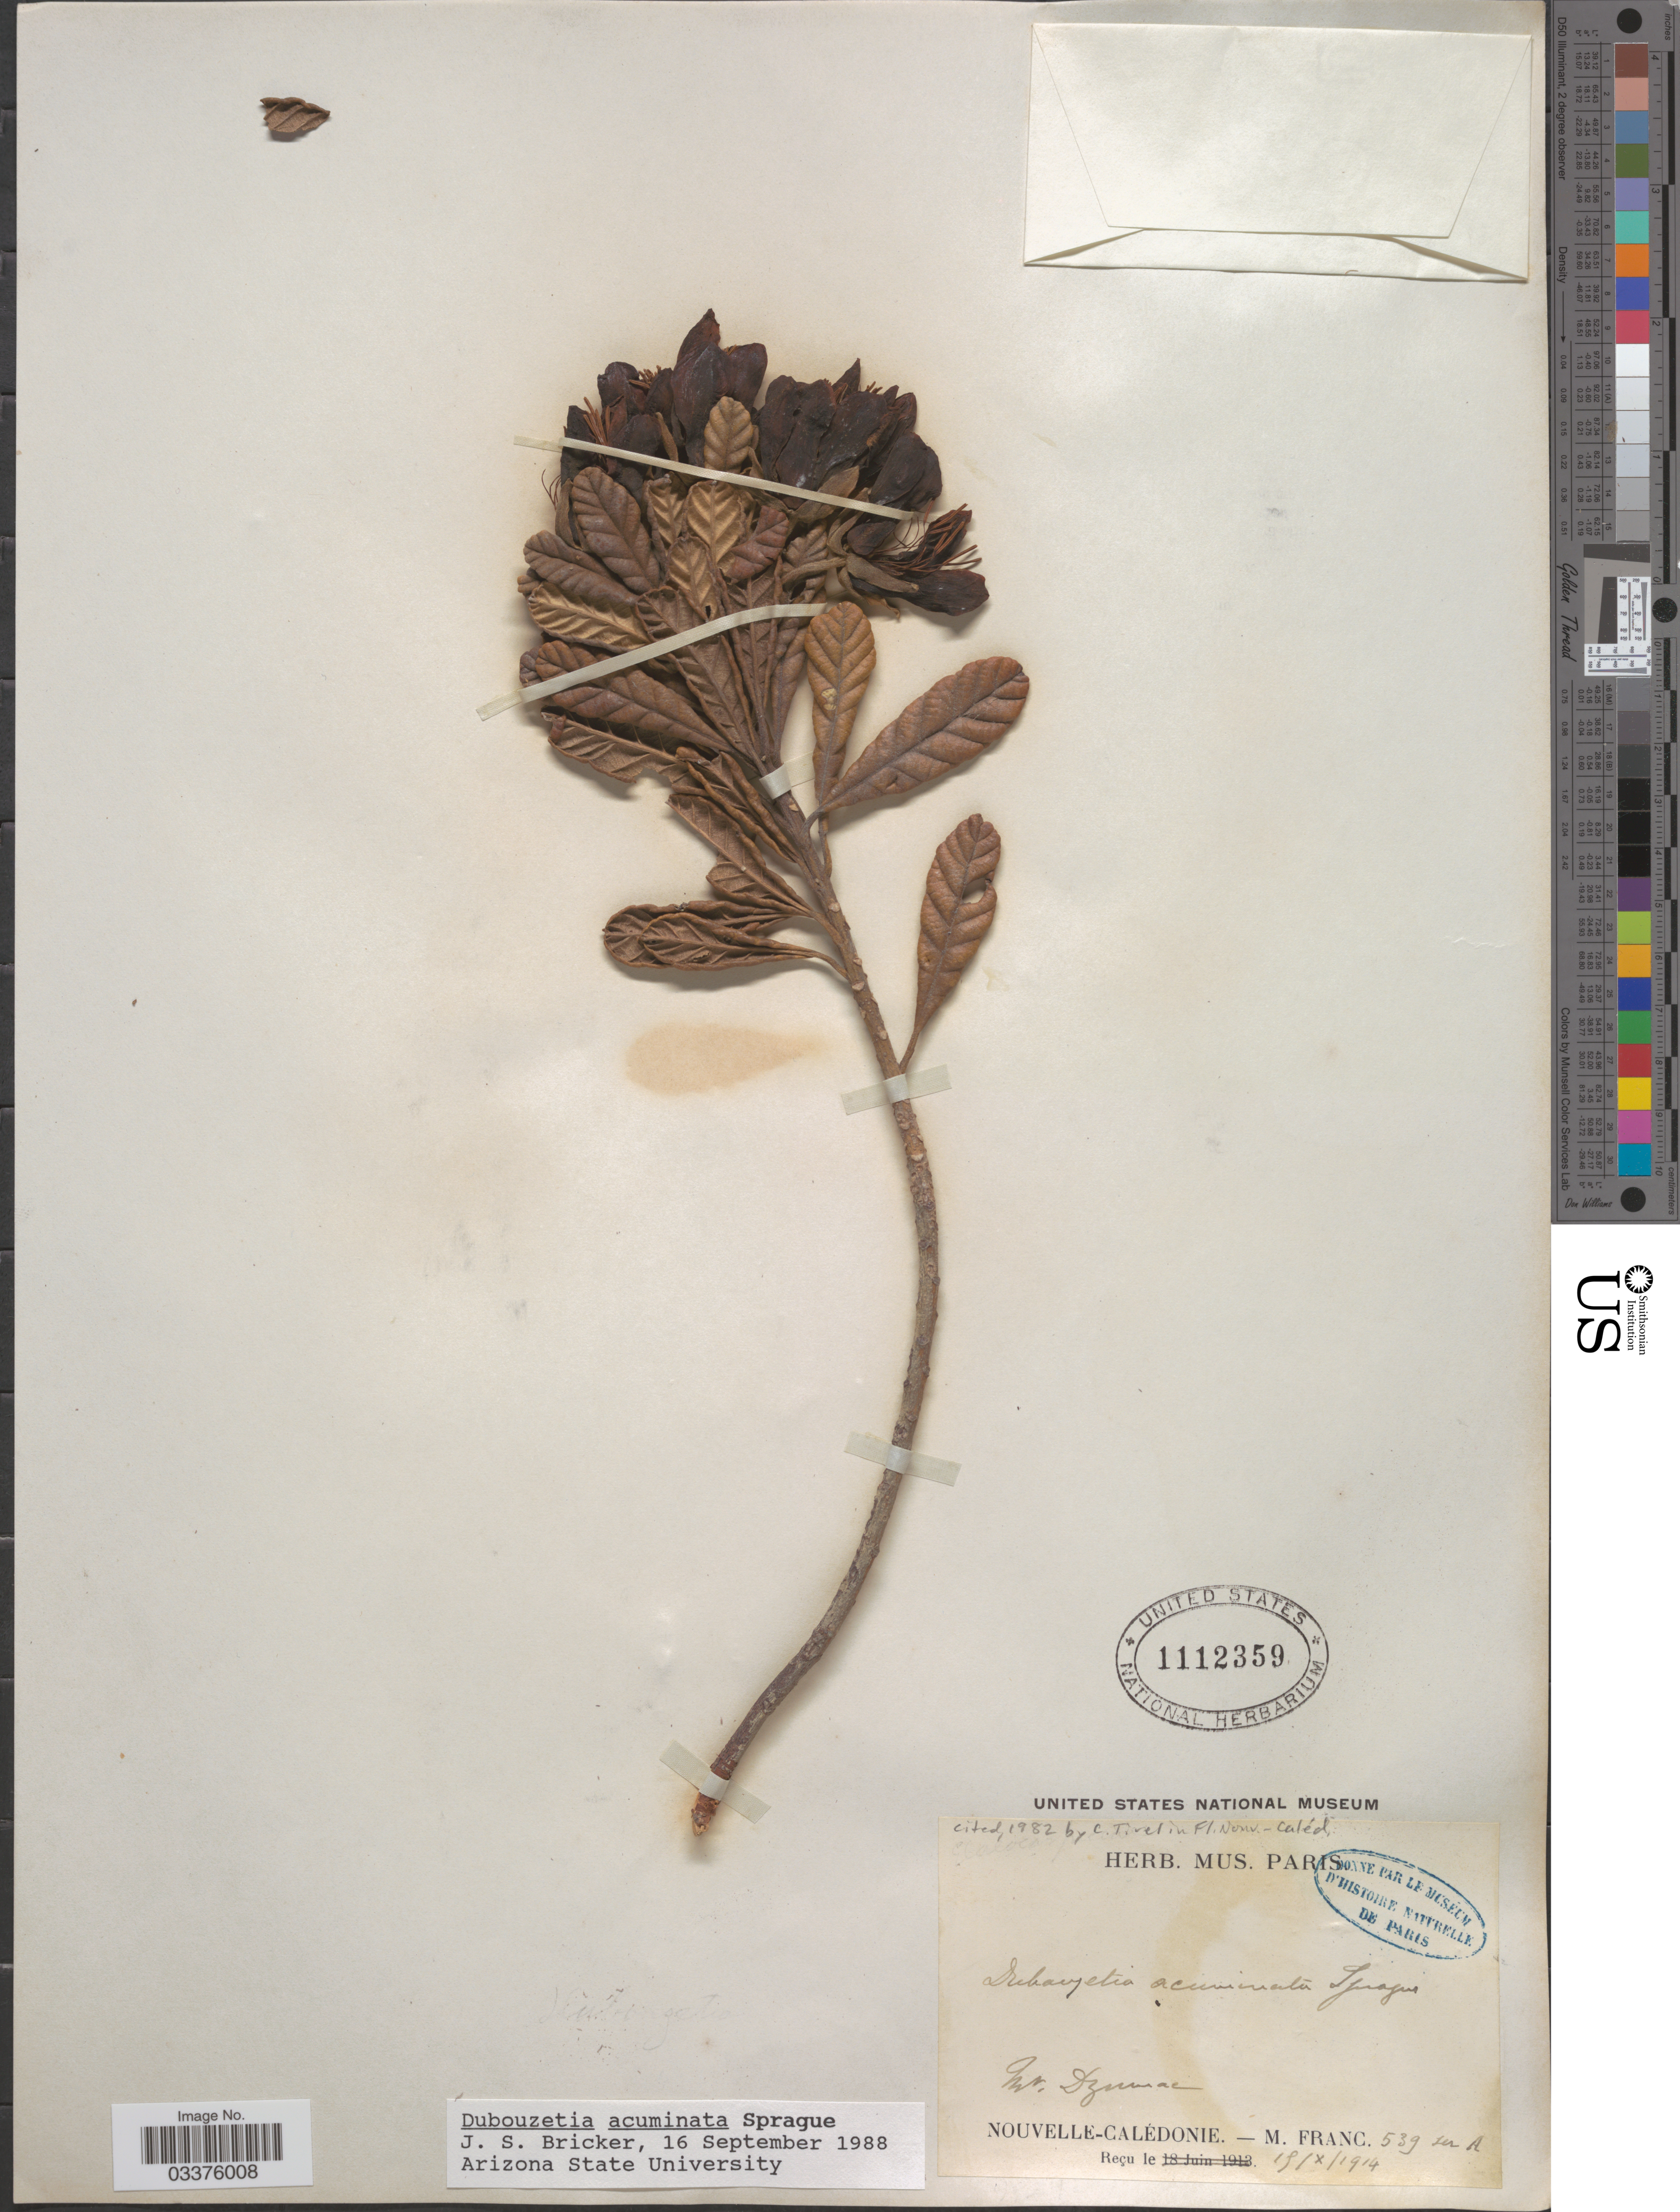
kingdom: Plantae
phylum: Tracheophyta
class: Magnoliopsida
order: Oxalidales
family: Elaeocarpaceae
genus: Dubouzetia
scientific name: Dubouzetia acuminata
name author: Sprague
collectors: M. Franc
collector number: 539 ser A?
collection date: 1914-10-15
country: New Caledonia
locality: Mt. Dzumac.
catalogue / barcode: US 1112359